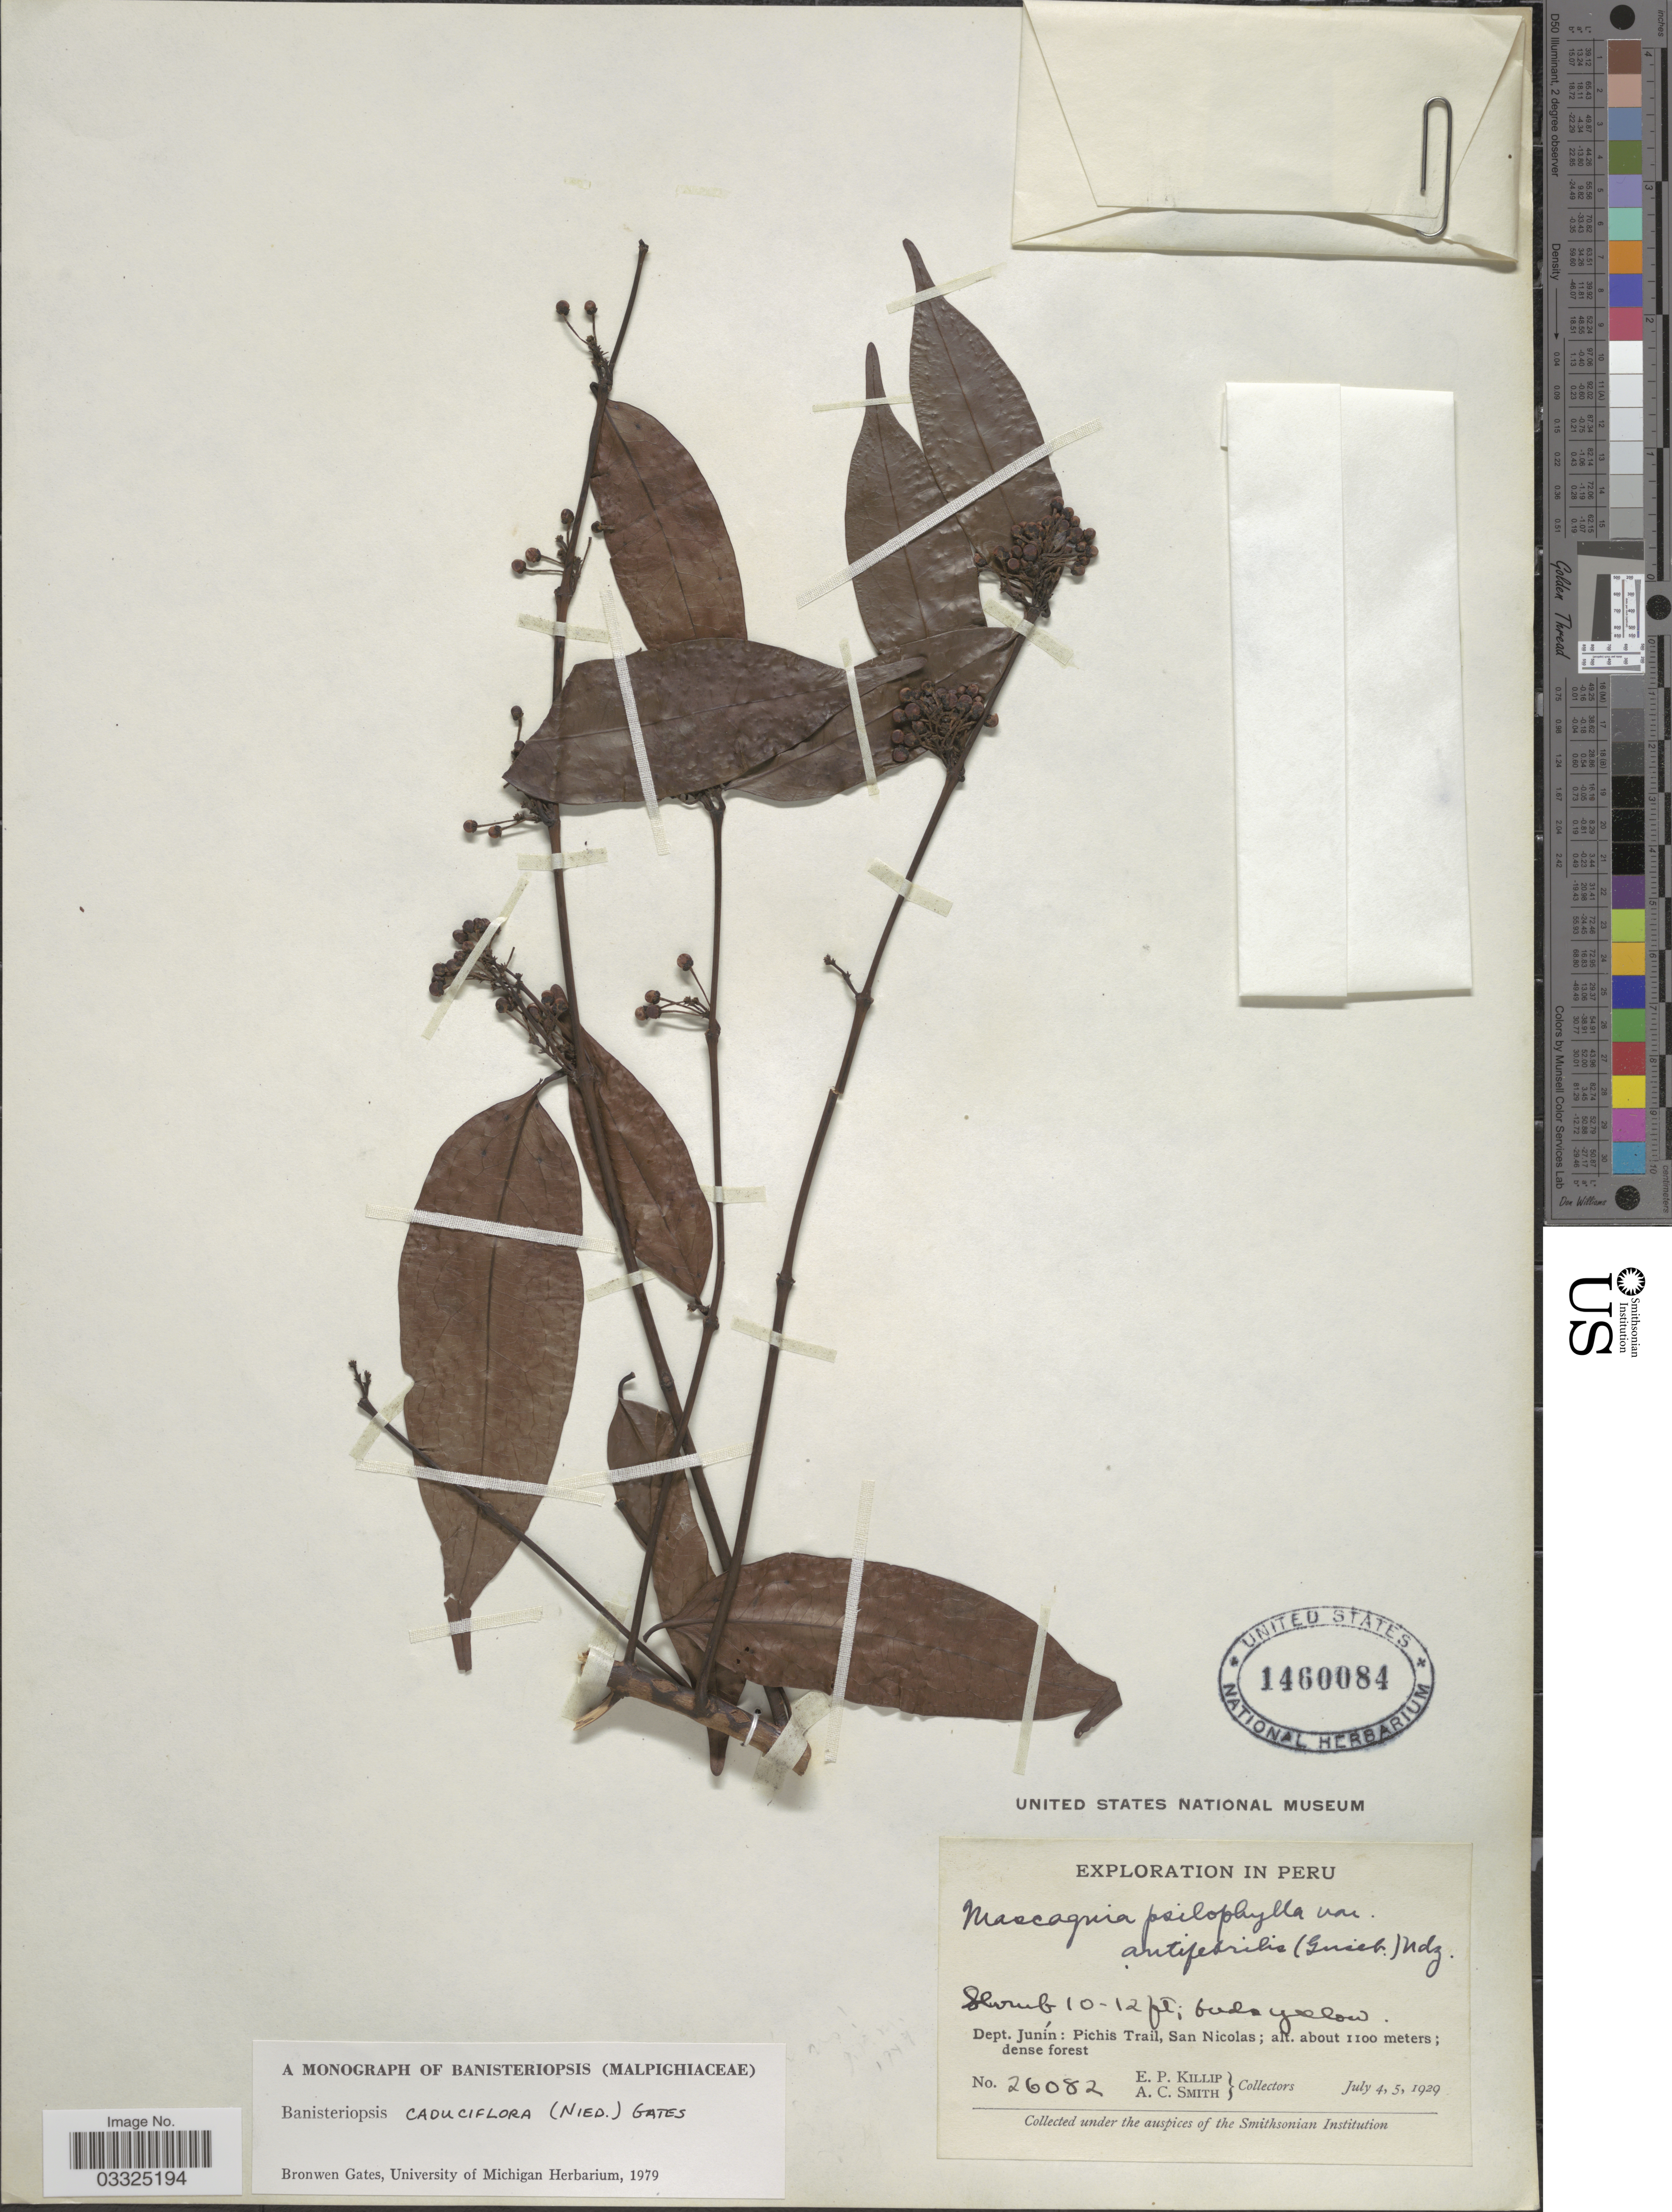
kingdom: Plantae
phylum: Tracheophyta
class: Magnoliopsida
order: Malpighiales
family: Malpighiaceae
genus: Banisteriopsis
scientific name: Banisteriopsis caduciflora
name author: (Nied.) B. Gates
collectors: E. P. Killip & A. C. Smith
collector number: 26082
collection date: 1929-07-04/1929-07-05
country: Peru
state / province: Junín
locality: Dept. Junín : Pichis Trail, San Nicolas.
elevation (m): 1100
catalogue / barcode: US 1460084